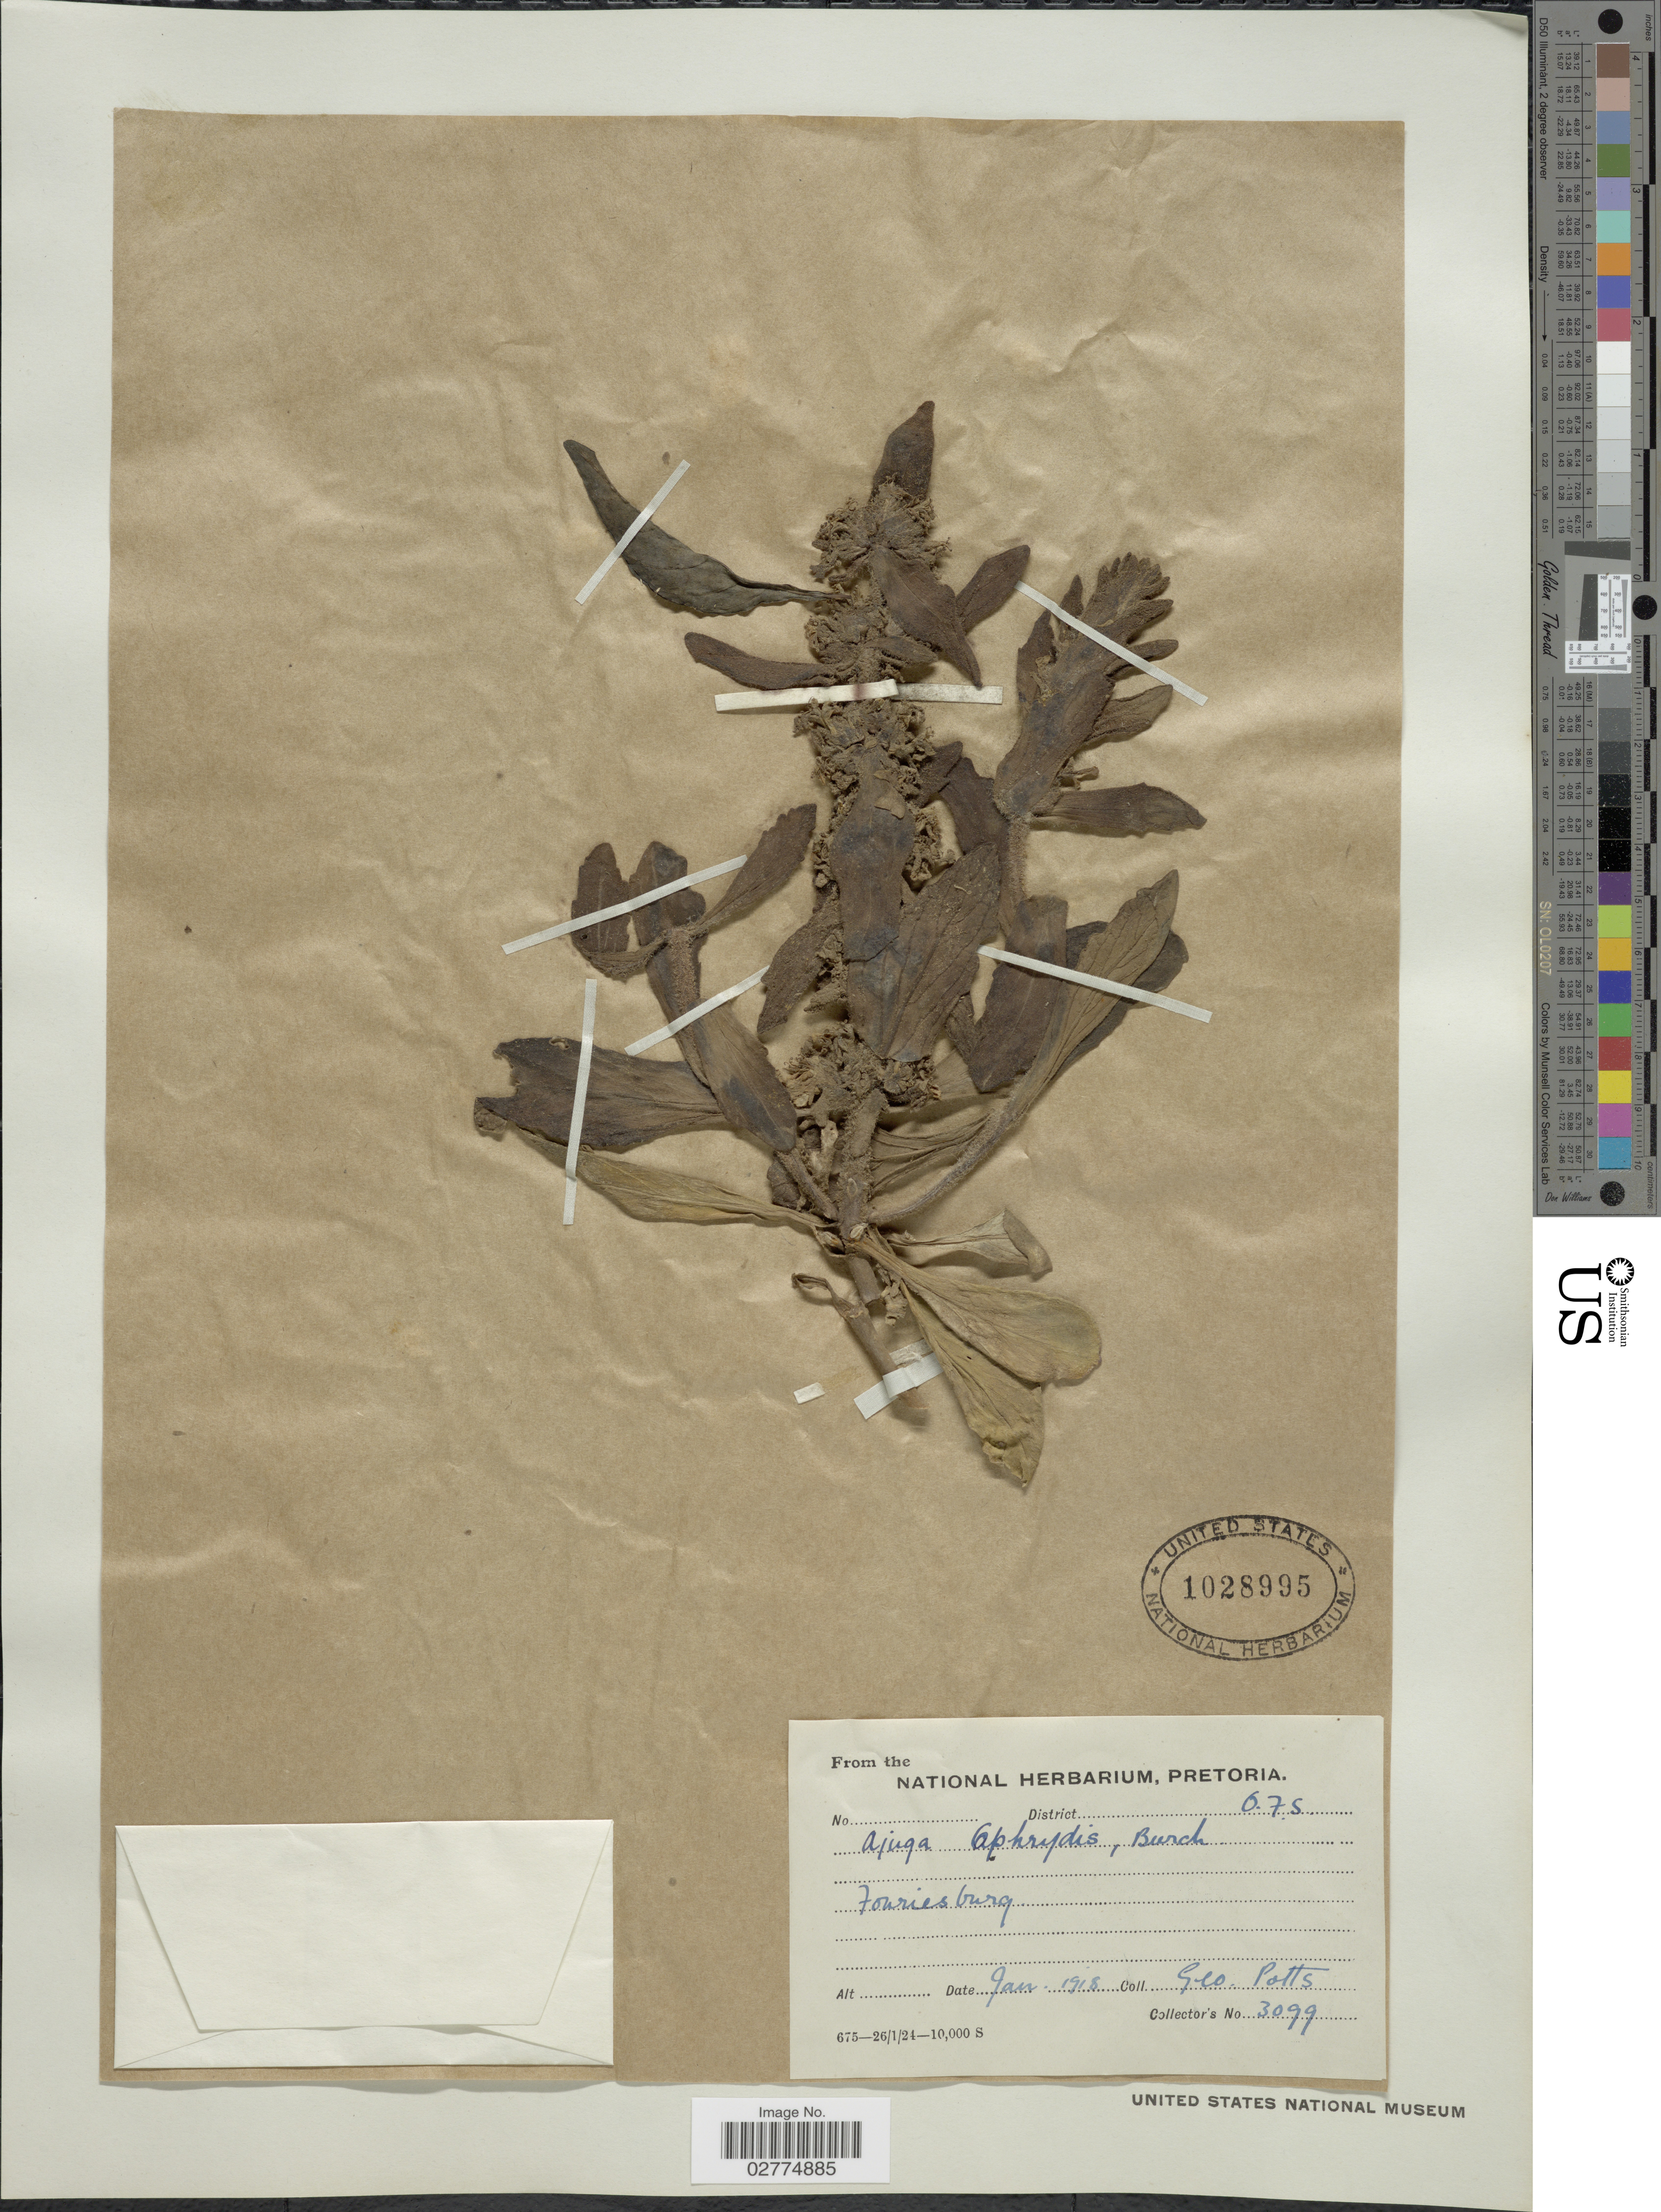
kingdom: Plantae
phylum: Tracheophyta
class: Magnoliopsida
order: Lamiales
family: Lamiaceae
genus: Ajuga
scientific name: Ajuga ophrydis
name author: Burch. ex Benth.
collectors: G. Potts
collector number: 3099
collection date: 1918-01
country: South Africa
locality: District O. F. S. Fouriesburg.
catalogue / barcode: US 1028995